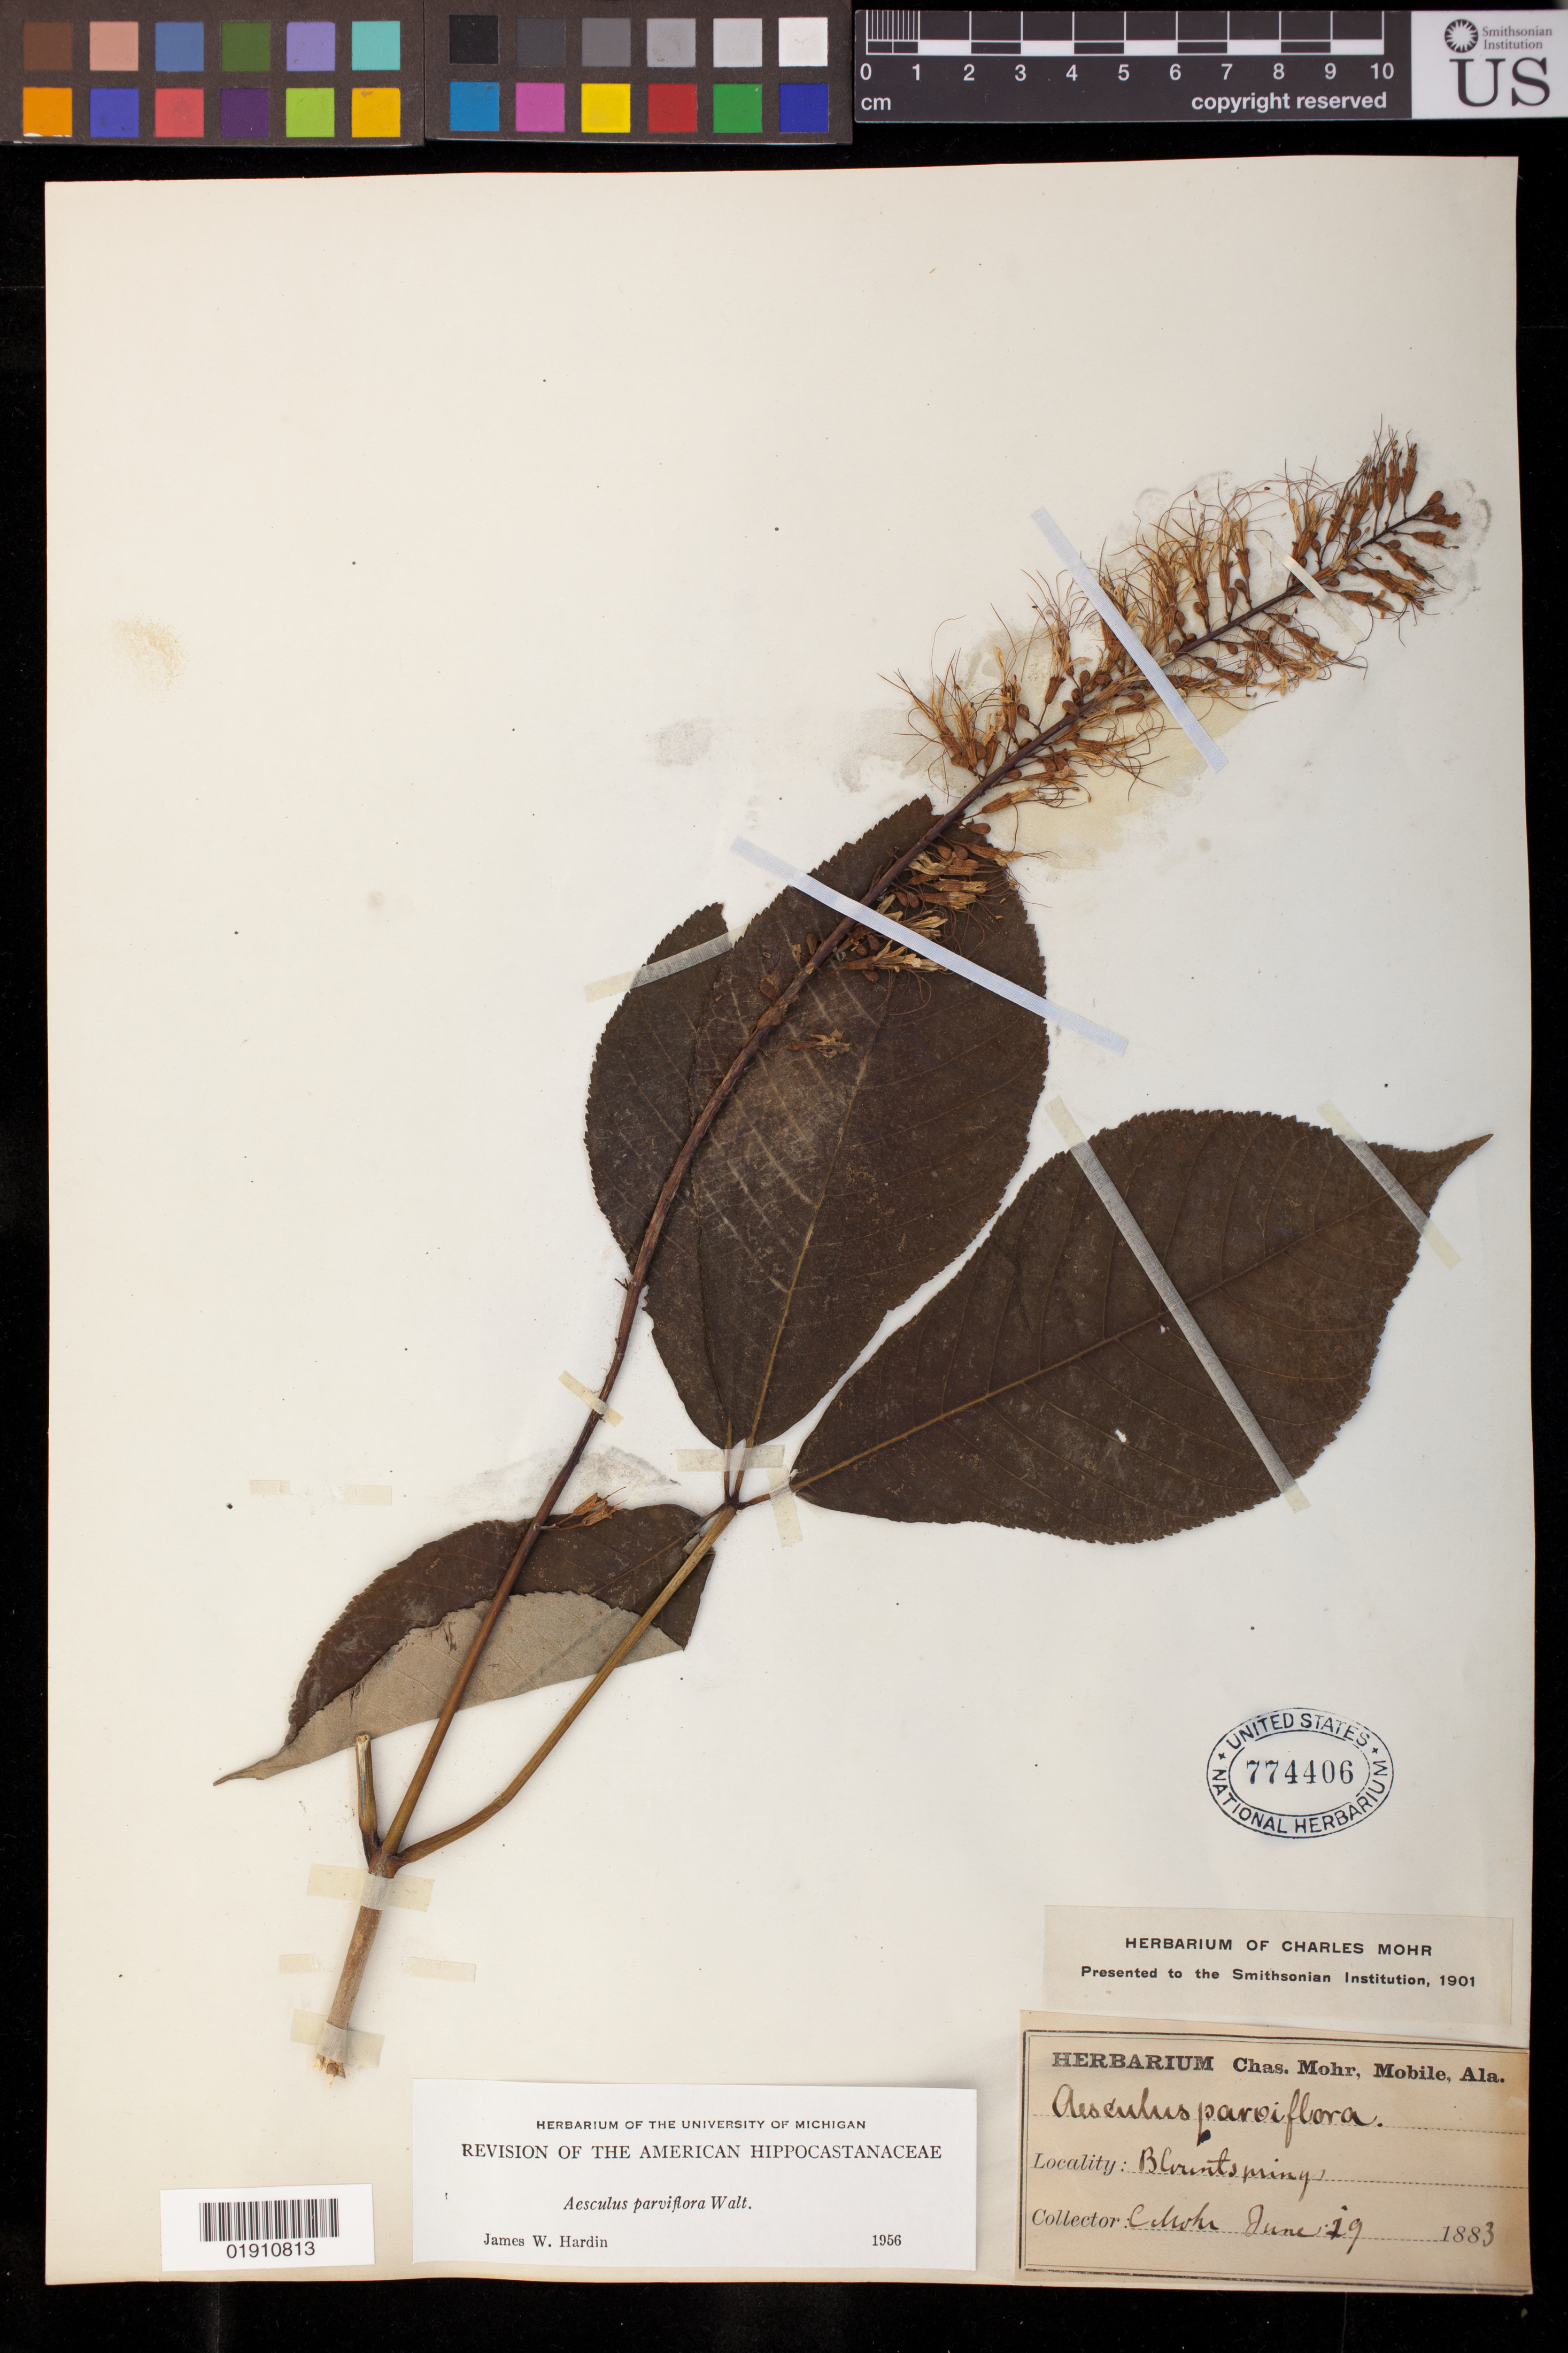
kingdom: Plantae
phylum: Tracheophyta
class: Magnoliopsida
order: Sapindales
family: Sapindaceae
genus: Aesculus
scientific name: Aesculus parviflora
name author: Walter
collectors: C. T. Mohr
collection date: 1883-06-29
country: United States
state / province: Alabama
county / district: Blount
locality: Blount Springs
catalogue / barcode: US 774406